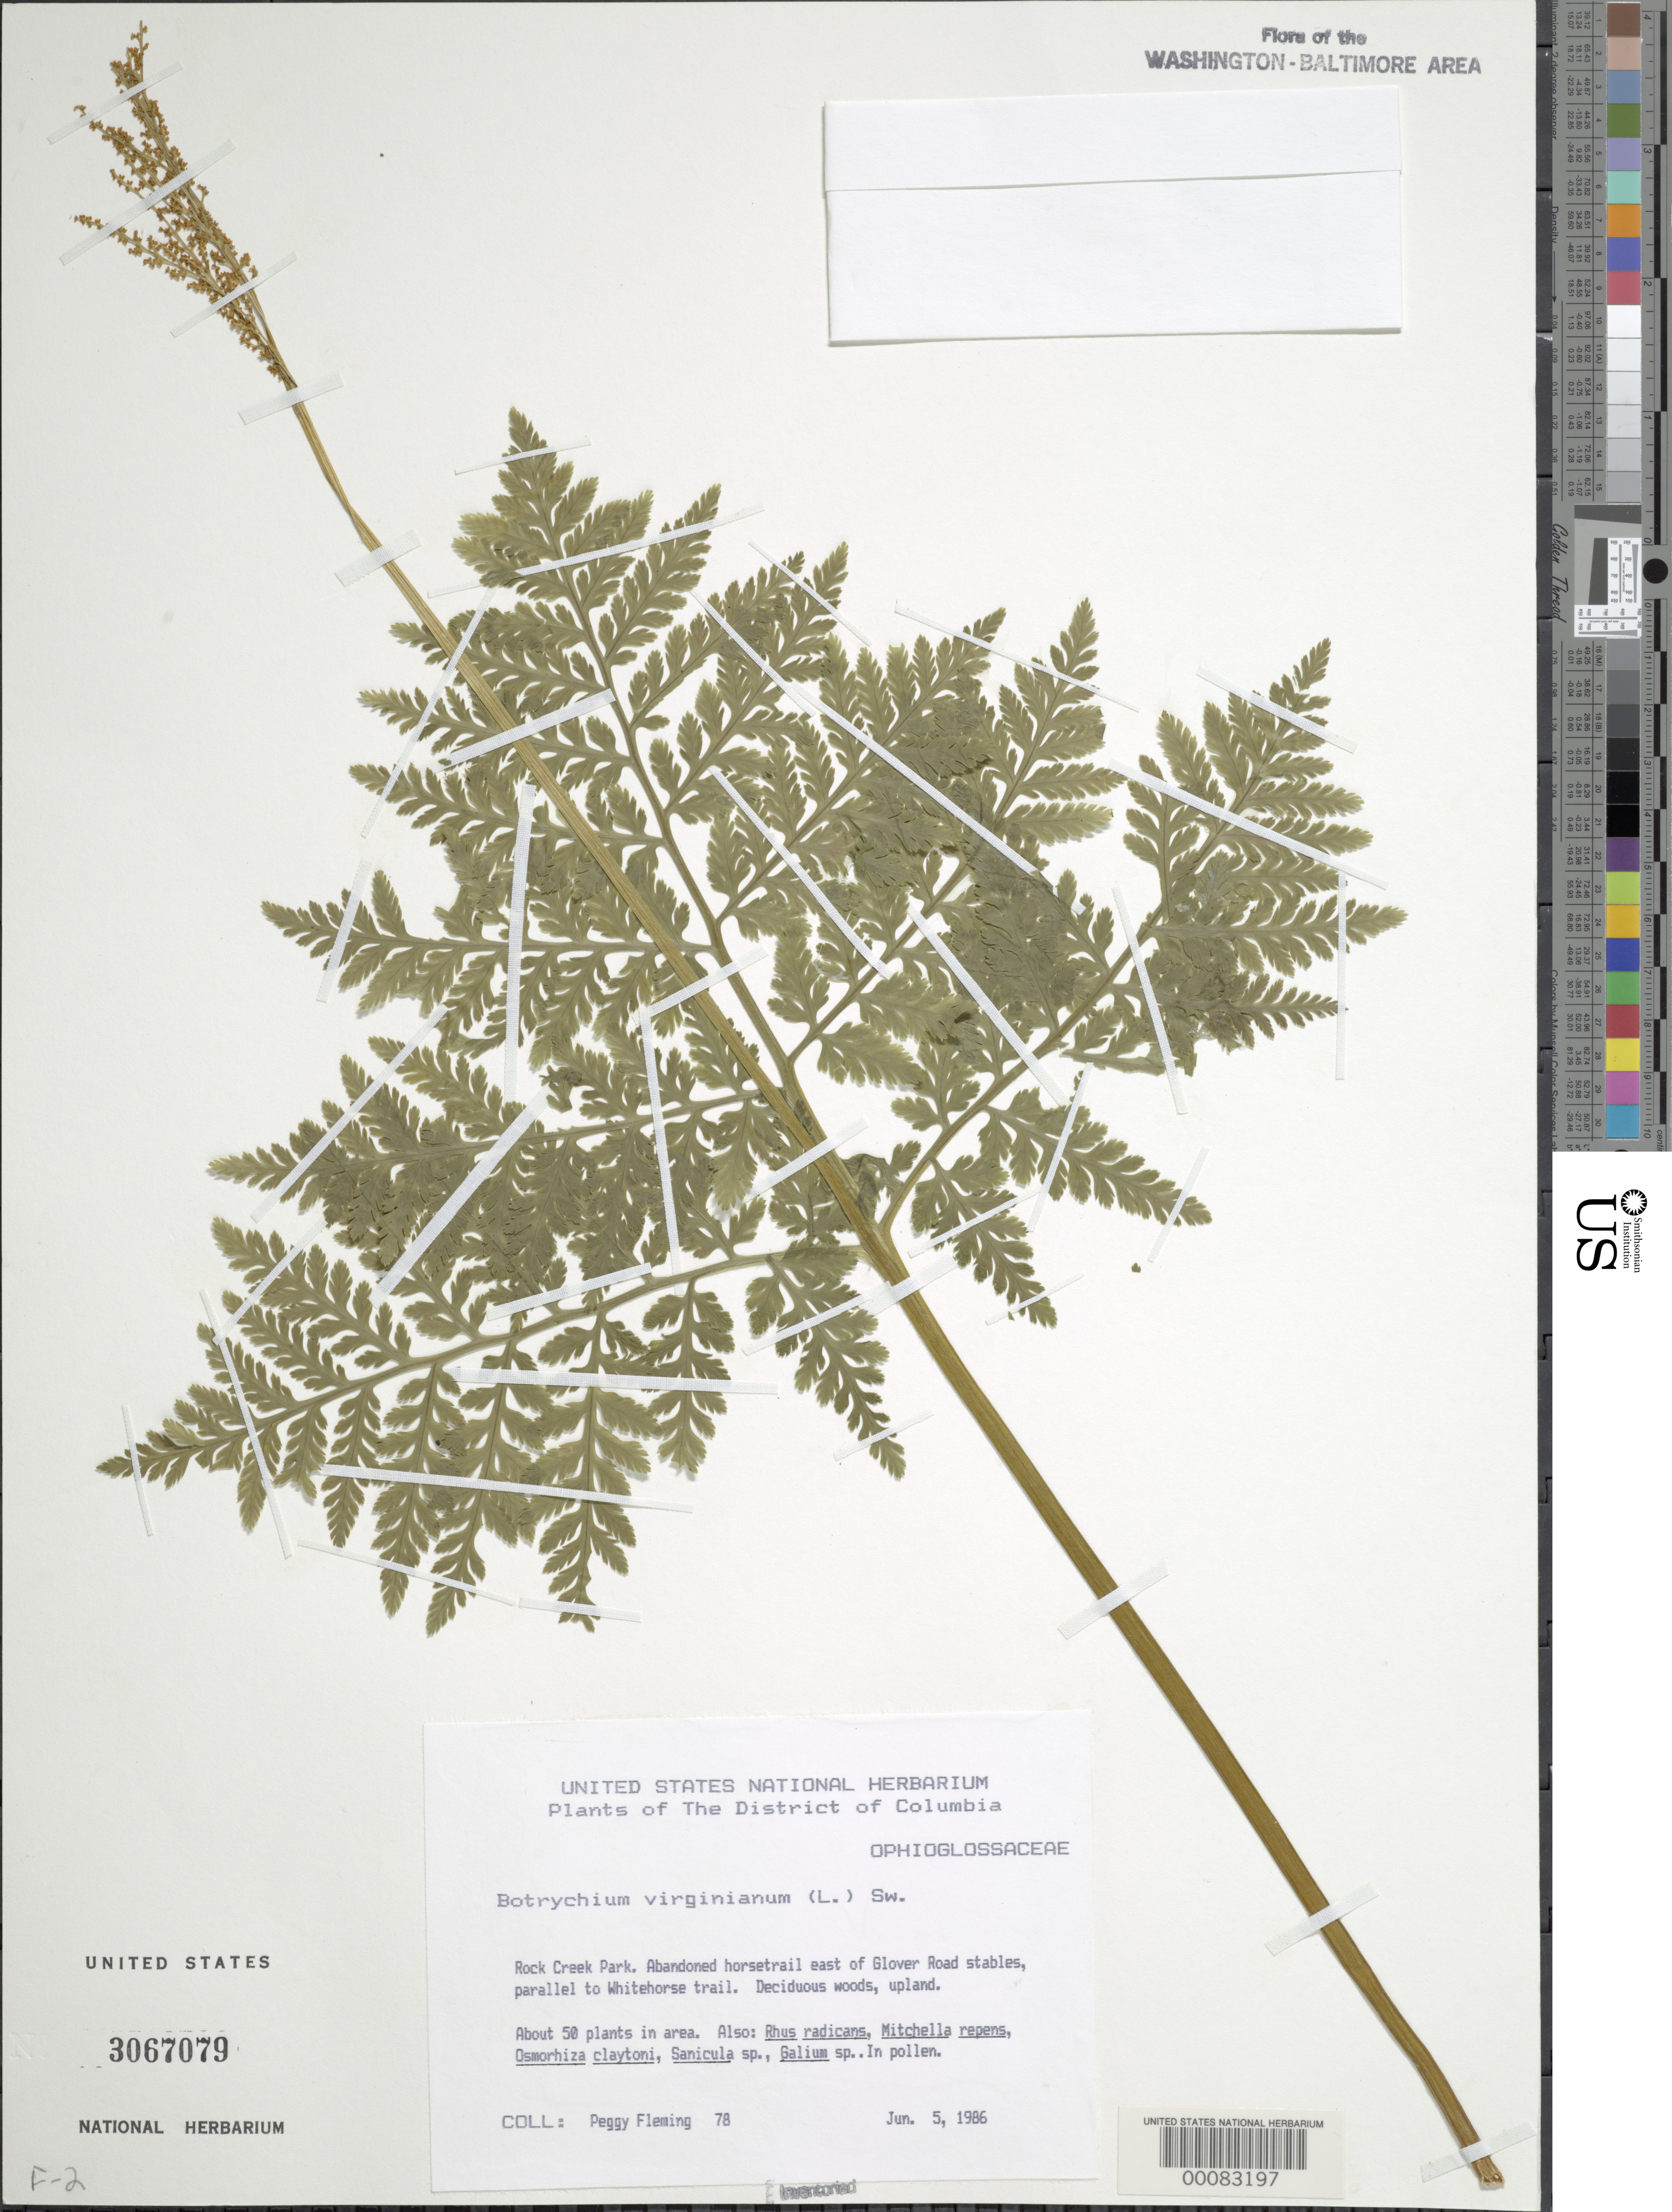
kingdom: Plantae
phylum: Tracheophyta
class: Polypodiopsida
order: Ophioglossales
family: Ophioglossaceae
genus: Botrychium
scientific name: Botrychium virginianum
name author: (L.) Sw.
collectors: P. Fleming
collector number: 78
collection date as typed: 05 Jun 1986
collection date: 1986-06-05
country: United States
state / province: District of Columbia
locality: S, parallel to Whitehorse Trail.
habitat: Deciduous woods, upland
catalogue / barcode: US 3067079